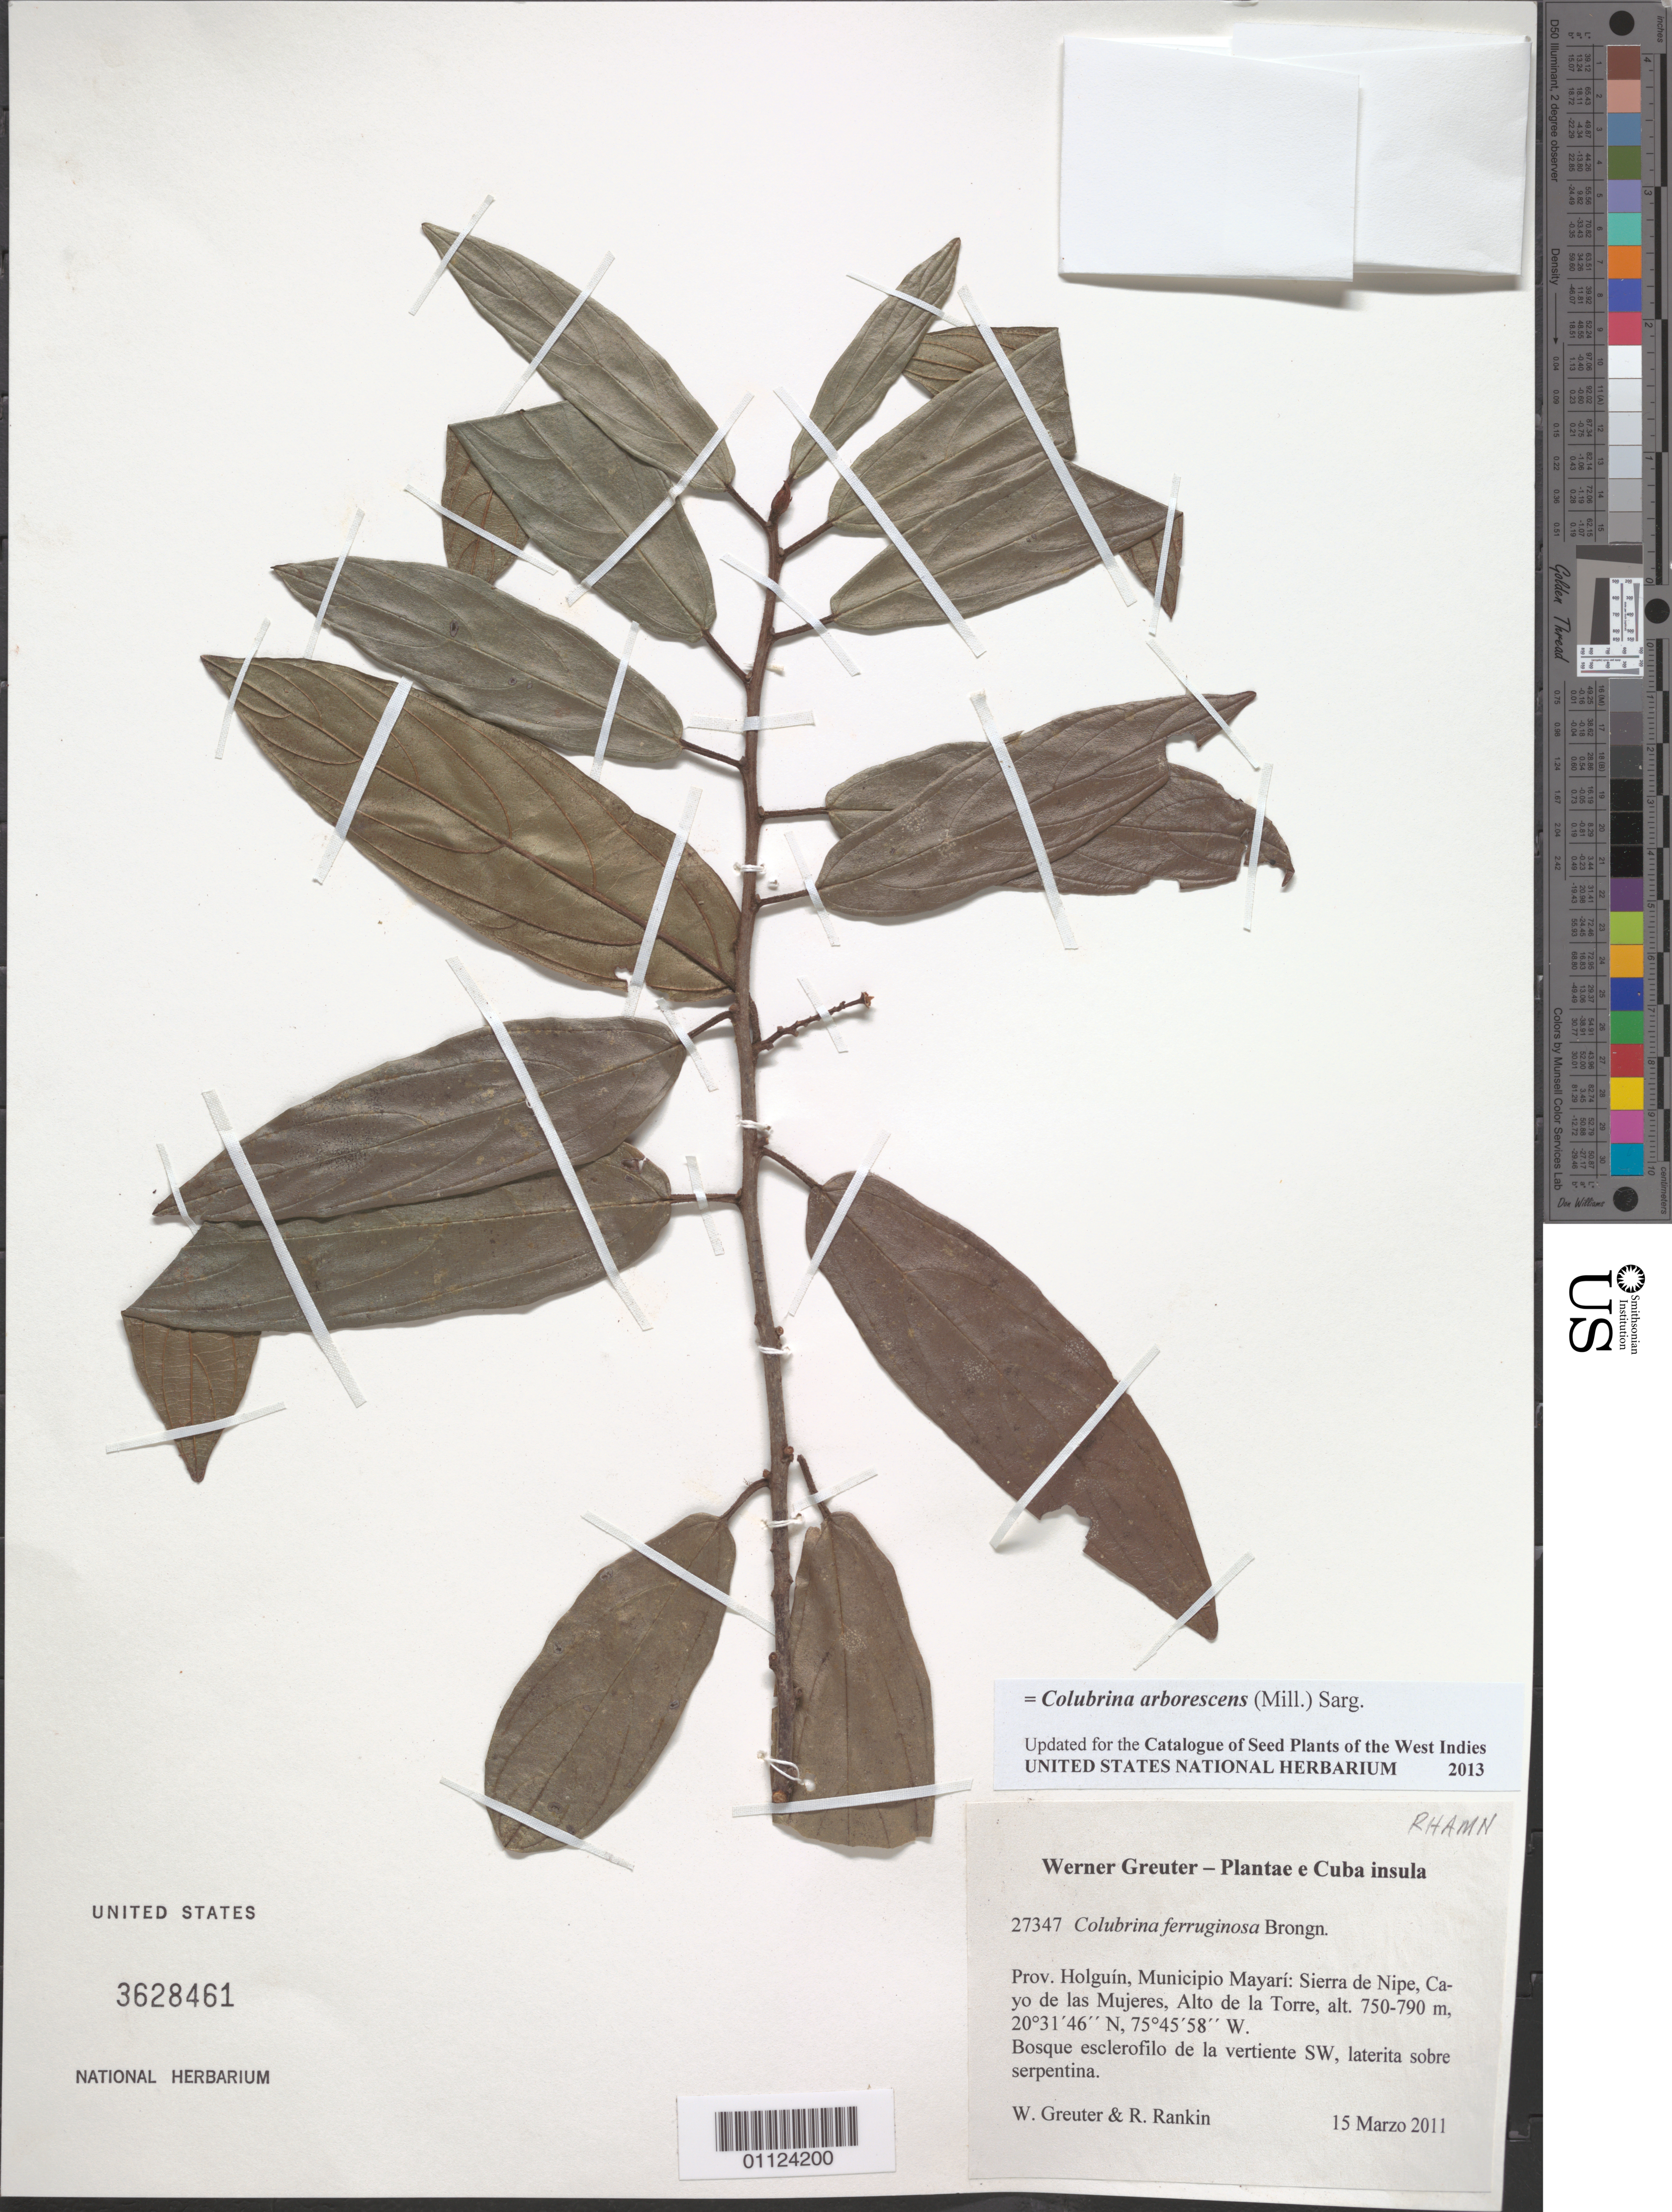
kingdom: Plantae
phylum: Tracheophyta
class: Magnoliopsida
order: Rosales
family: Rhamnaceae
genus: Colubrina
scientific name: Colubrina arborescens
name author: (Mill.) Sarg.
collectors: W. Greuter & R. Rankin Rodriguez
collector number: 27347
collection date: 2011-03-15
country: Cuba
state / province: Holguín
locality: Municipio Mayarí, Sierra de Nipe, Cayo de las Mujeres, Alto de la Torre.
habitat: Bosque esclerofilo del alto de la loma, laterita sobre serpentina.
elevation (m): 750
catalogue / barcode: US 3628461